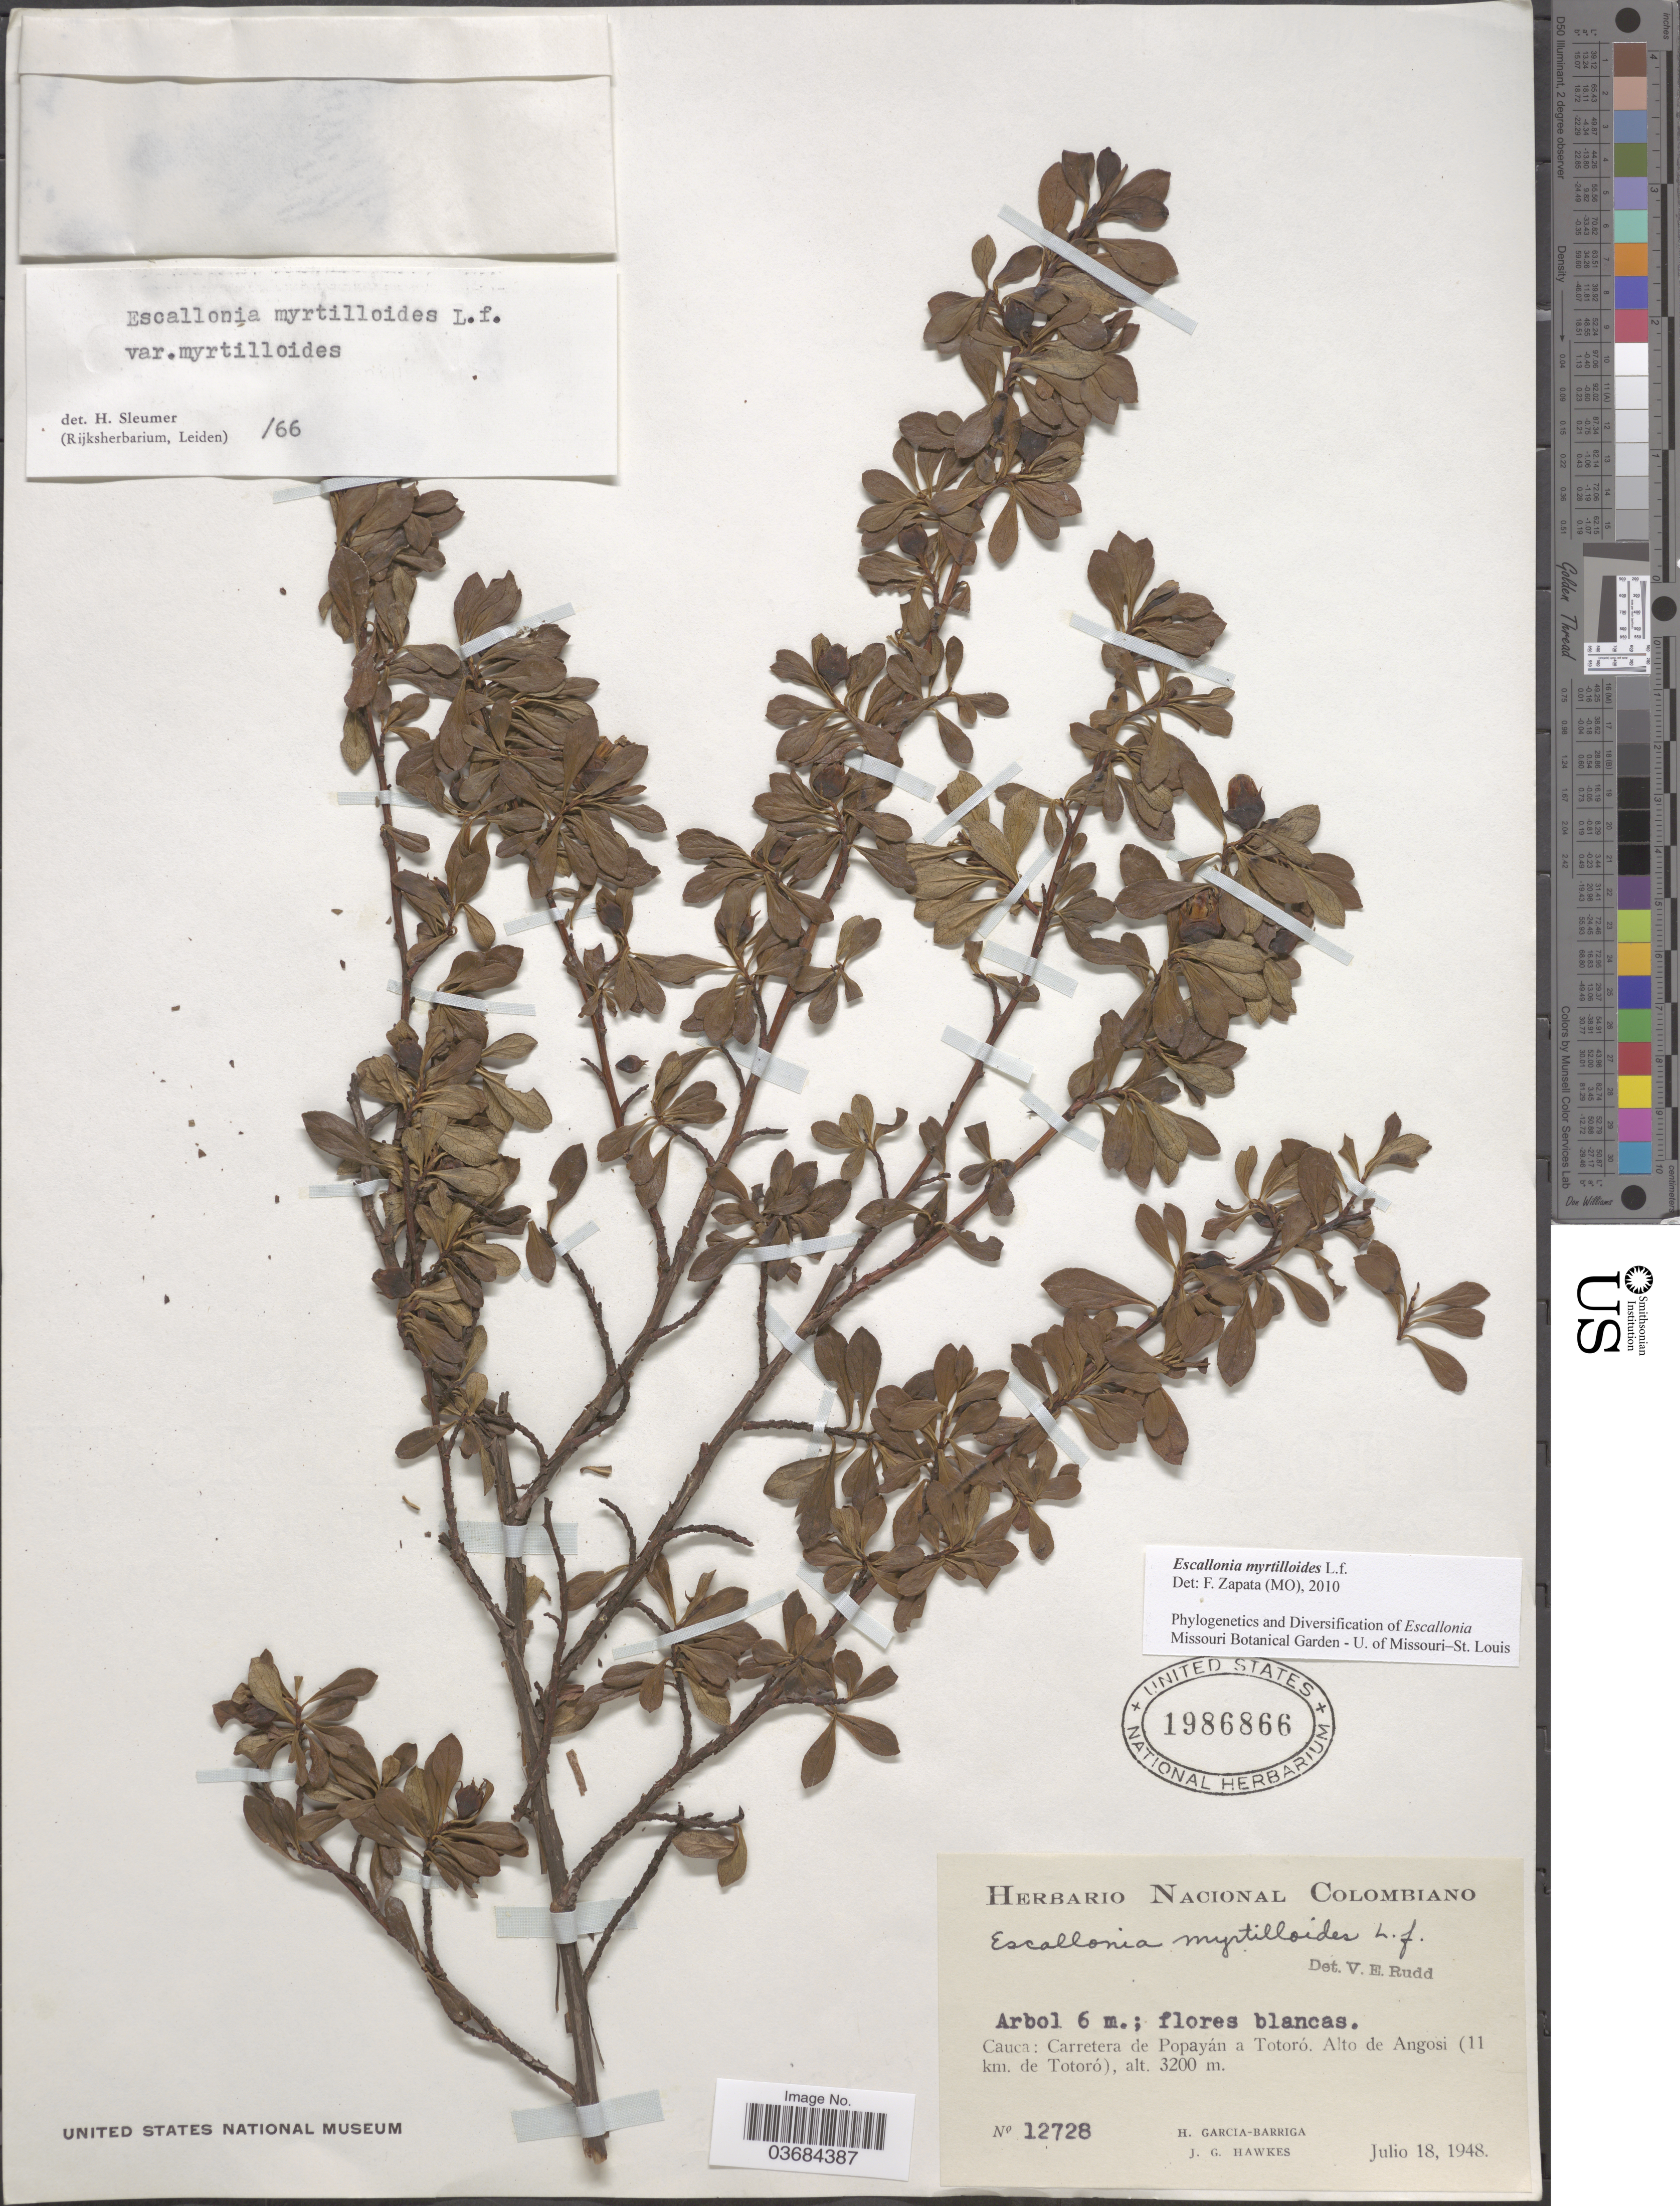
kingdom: Plantae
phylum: Tracheophyta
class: Magnoliopsida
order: Escalloniales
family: Escalloniaceae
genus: Escallonia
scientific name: Escallonia myrtilloides var. myrtilloides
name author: L. f.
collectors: H. García Barriga & J. Hawkes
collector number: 12728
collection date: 1948-07-18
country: Colombia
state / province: Cauca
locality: Carretera de Popayán a Totoró. Alto de Angosi (11 km. de Totoró).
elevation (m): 3200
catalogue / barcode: US 1986866